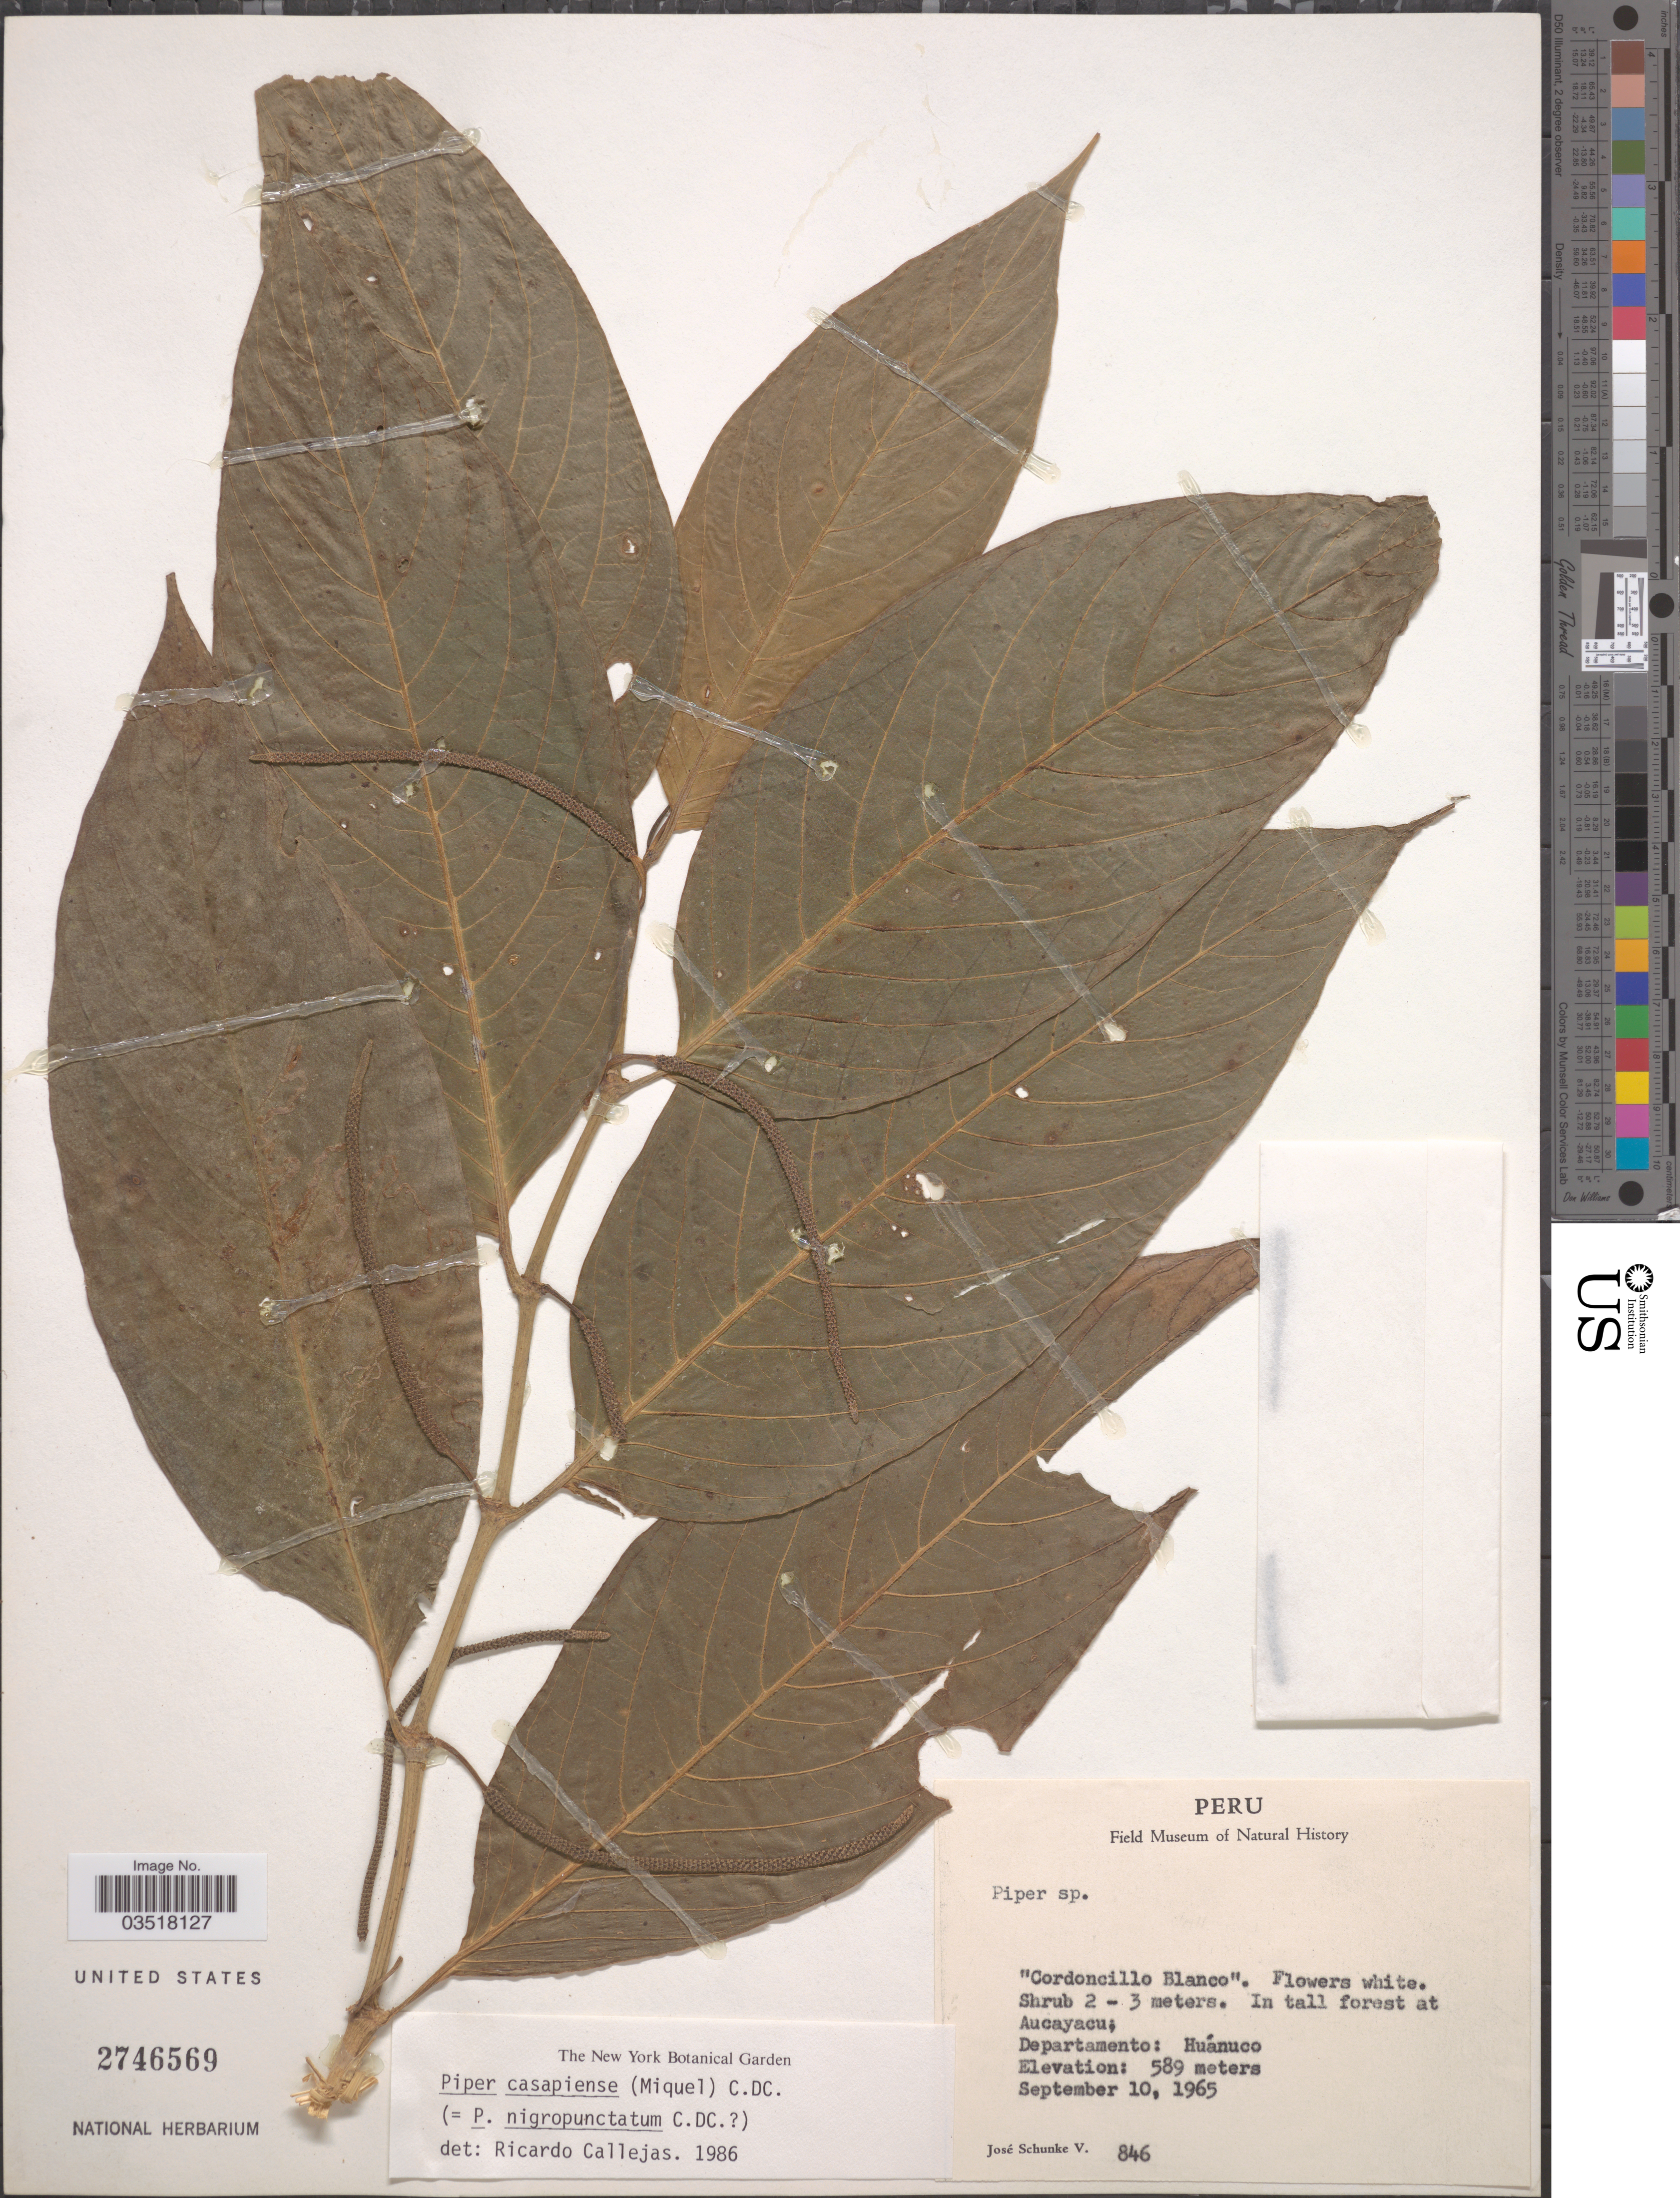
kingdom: Plantae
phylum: Tracheophyta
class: Magnoliopsida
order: Piperales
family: Piperaceae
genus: Piper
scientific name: Piper casapiense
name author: C. DC.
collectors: J. Schunke Vigo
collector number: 846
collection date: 1965-09-10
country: Peru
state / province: Huánuco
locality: In tall forest at Aucayacu; Departamento: Huánuco.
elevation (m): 589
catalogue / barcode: US 2746569